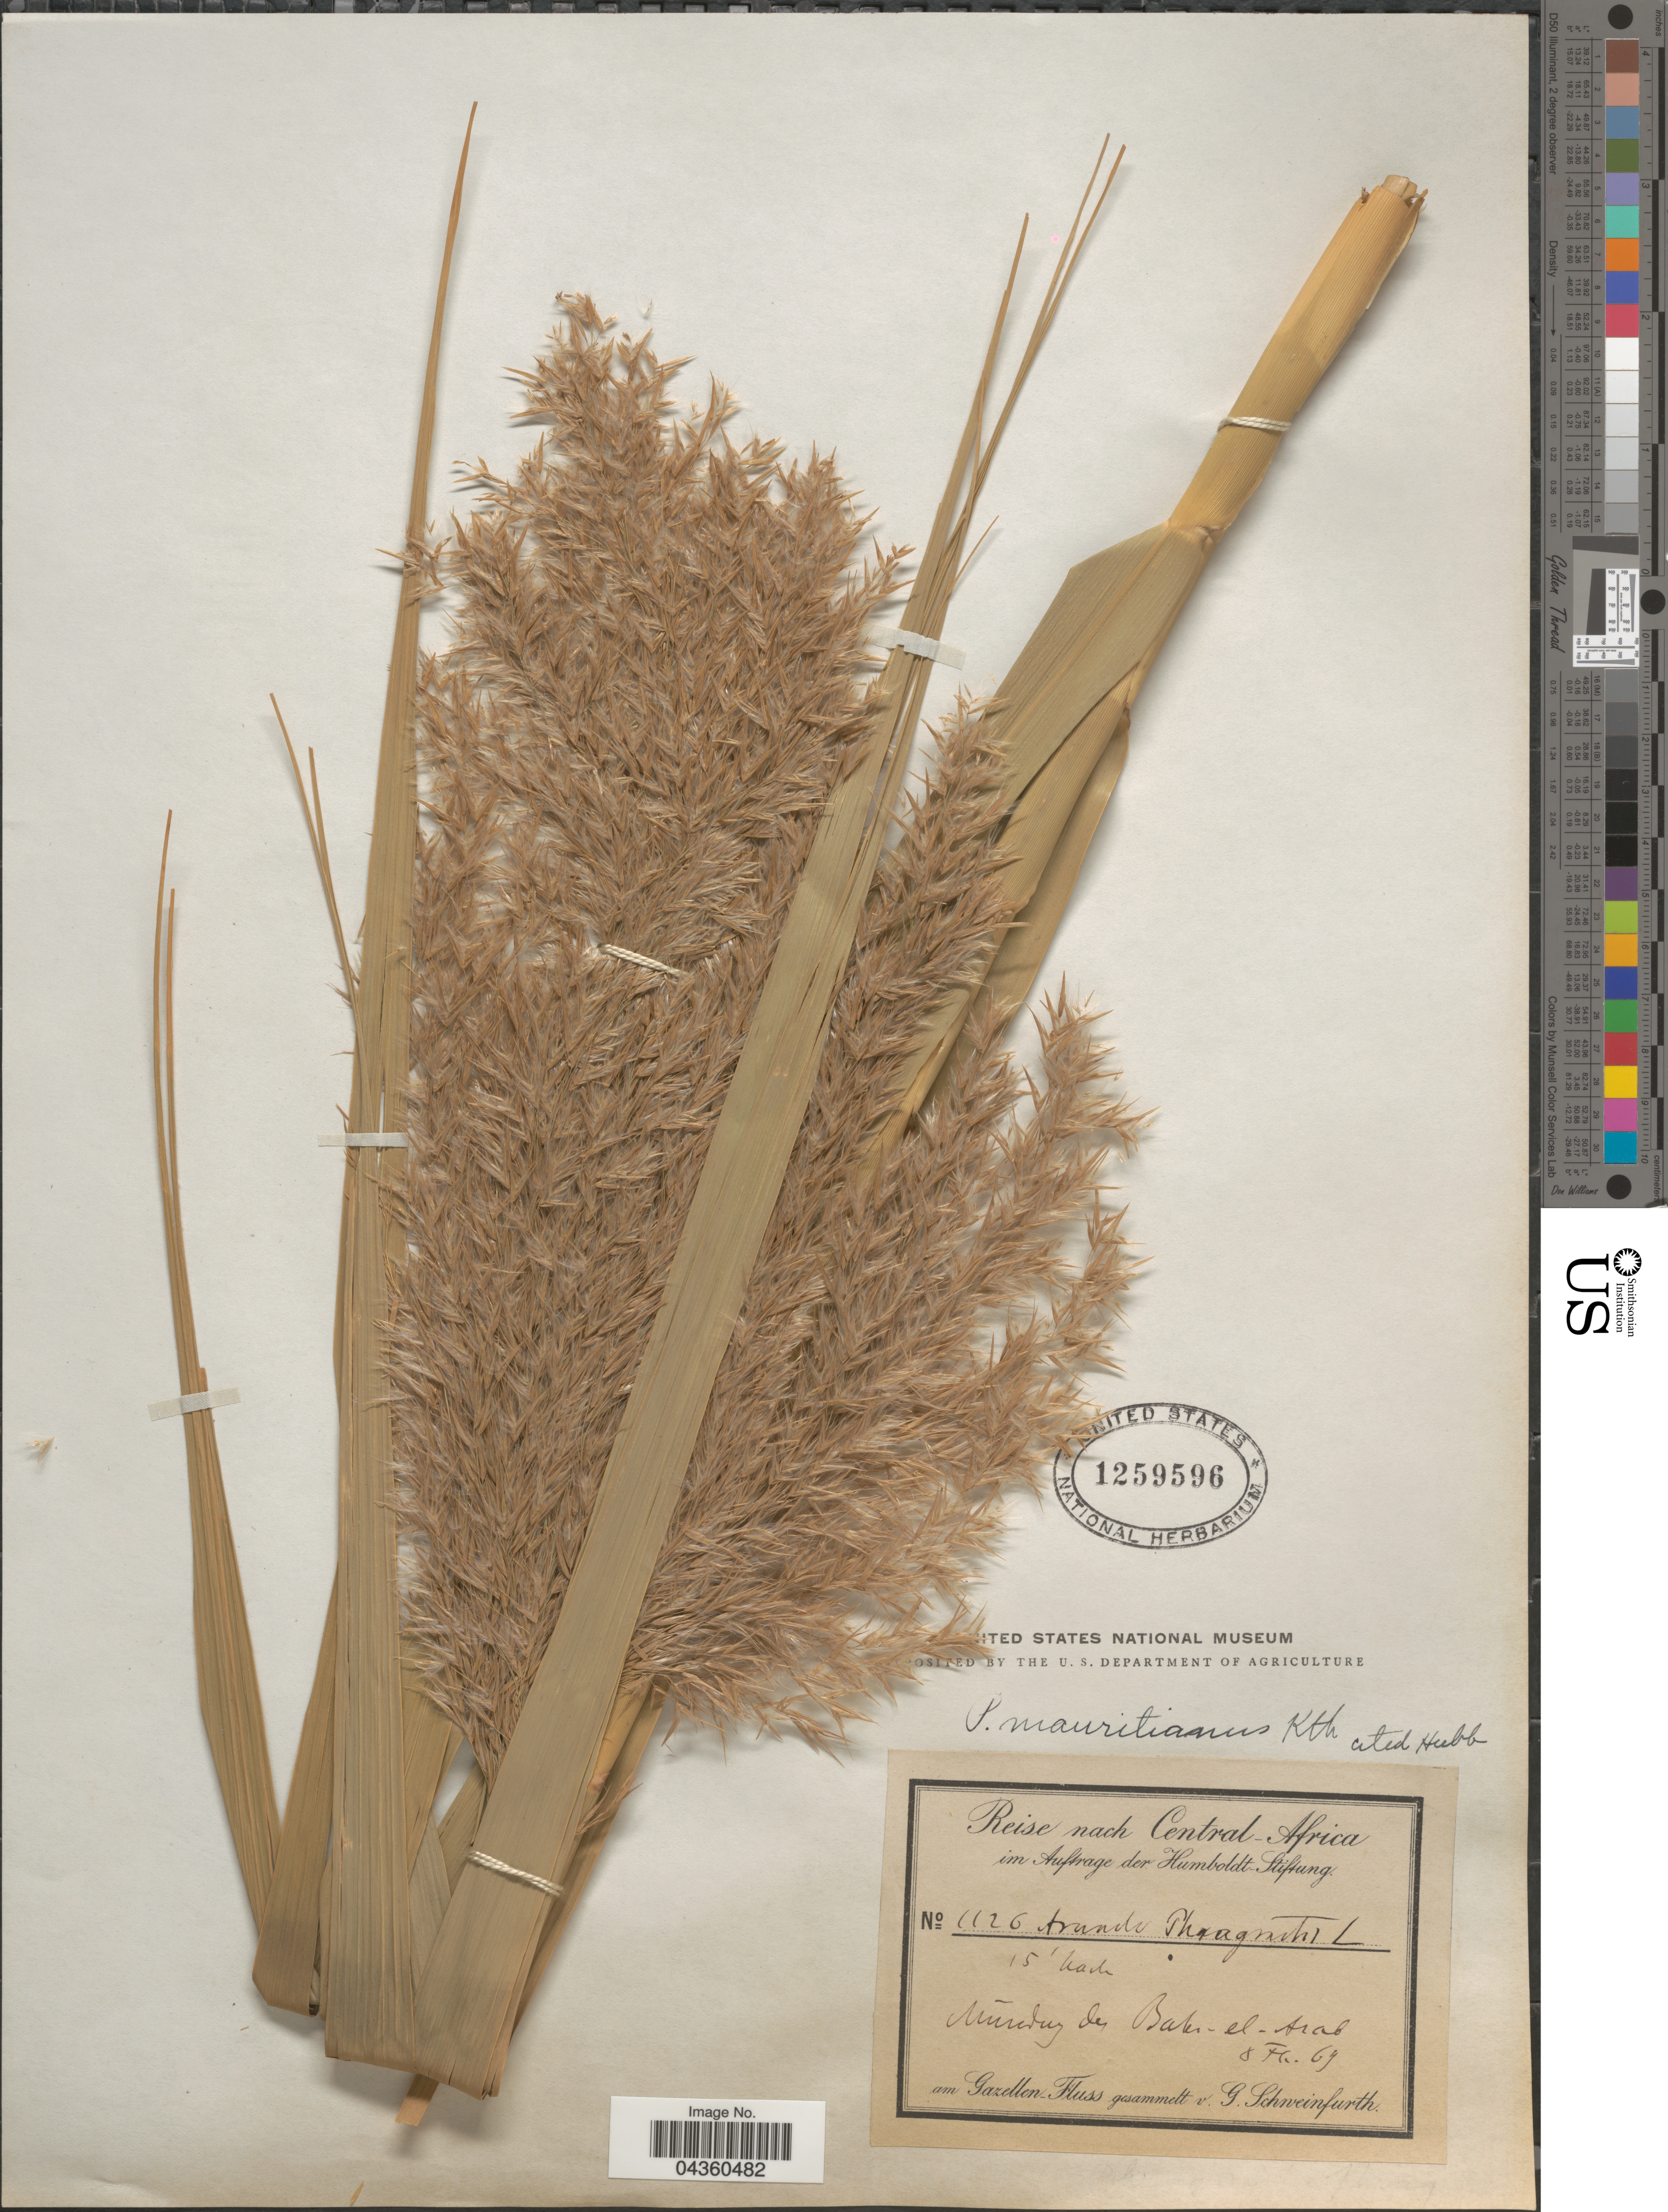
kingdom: Plantae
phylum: Tracheophyta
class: Liliopsida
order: Poales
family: Poaceae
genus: Phragmites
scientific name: Phragmites mauritianus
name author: Kunth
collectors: G. A. Schweinfurth (herbarium)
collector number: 1126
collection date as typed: Transcribed d/m/y: 8/2/69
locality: Reise nach Central-Africa. Mundug [interpreted] des Bahr-el-Arab.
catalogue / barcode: US 1259596